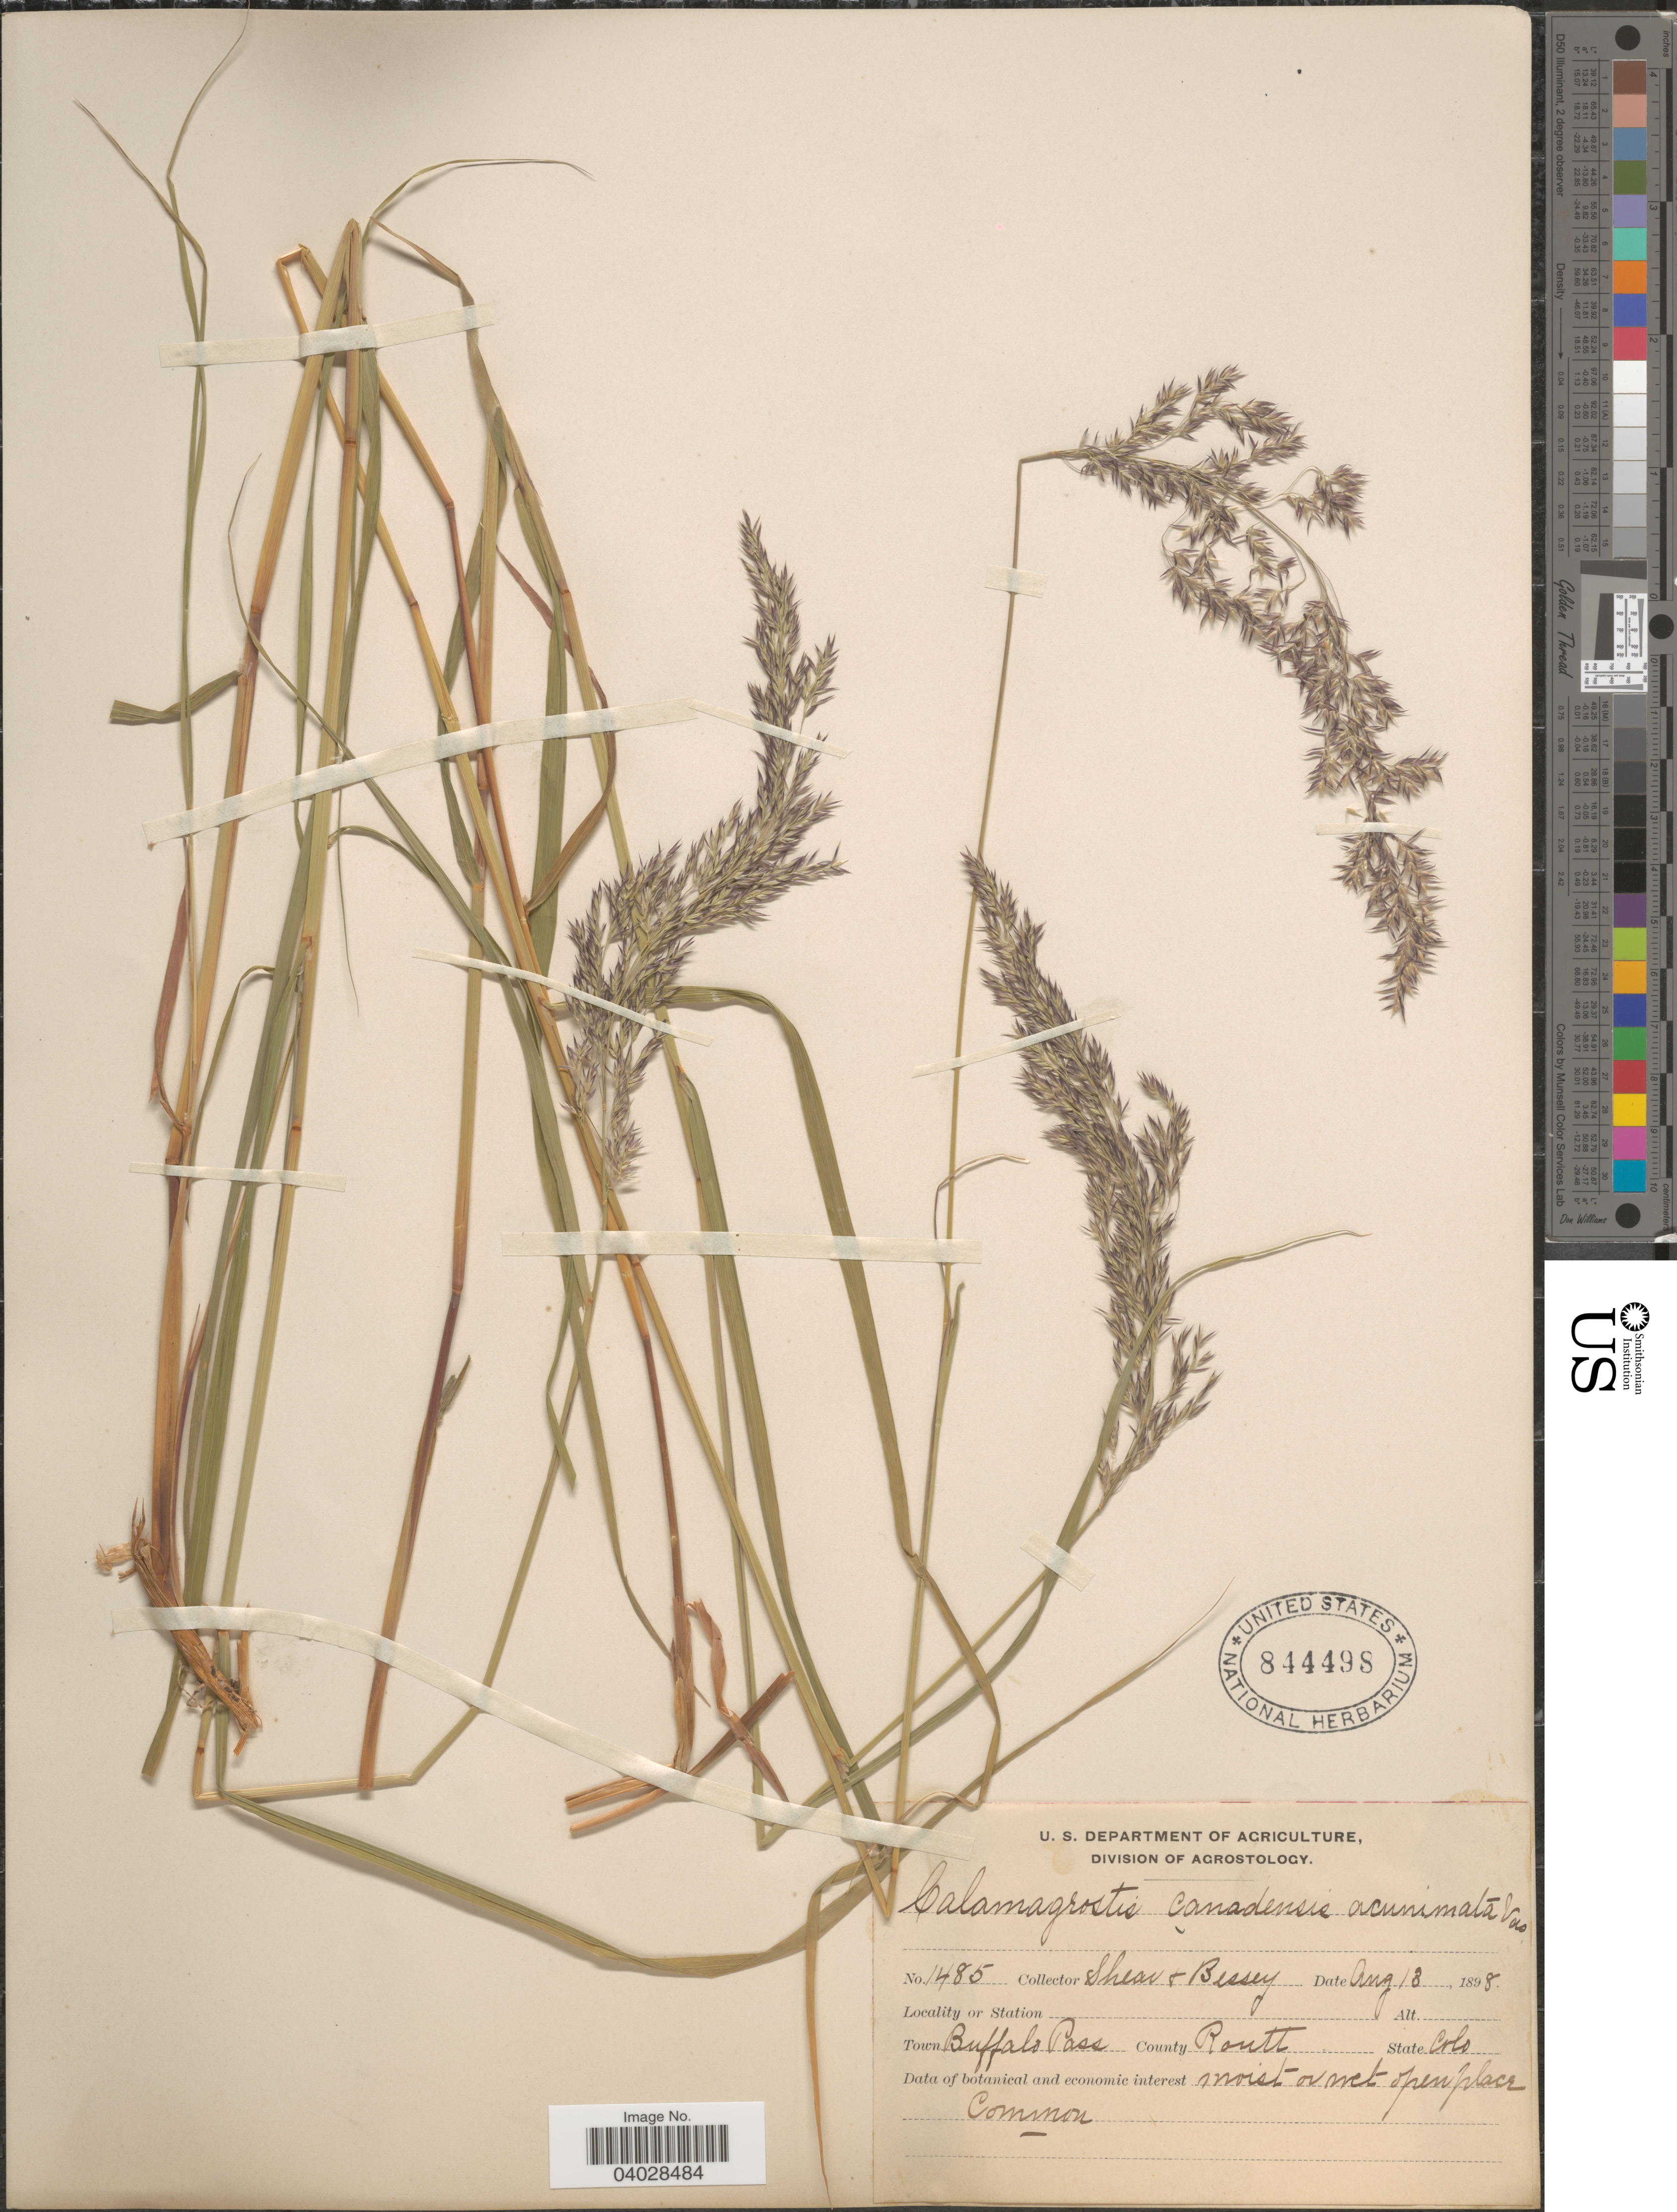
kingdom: Plantae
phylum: Tracheophyta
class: Liliopsida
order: Poales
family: Poaceae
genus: Calamagrostis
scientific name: Calamagrostis canadensis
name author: (Michx.) P. Beauv.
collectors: -- Shear & -. Bessey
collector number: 1485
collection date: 1898-08-13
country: United States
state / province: Colorado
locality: Town Buffalo Pass. County Routt.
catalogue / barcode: US 844498